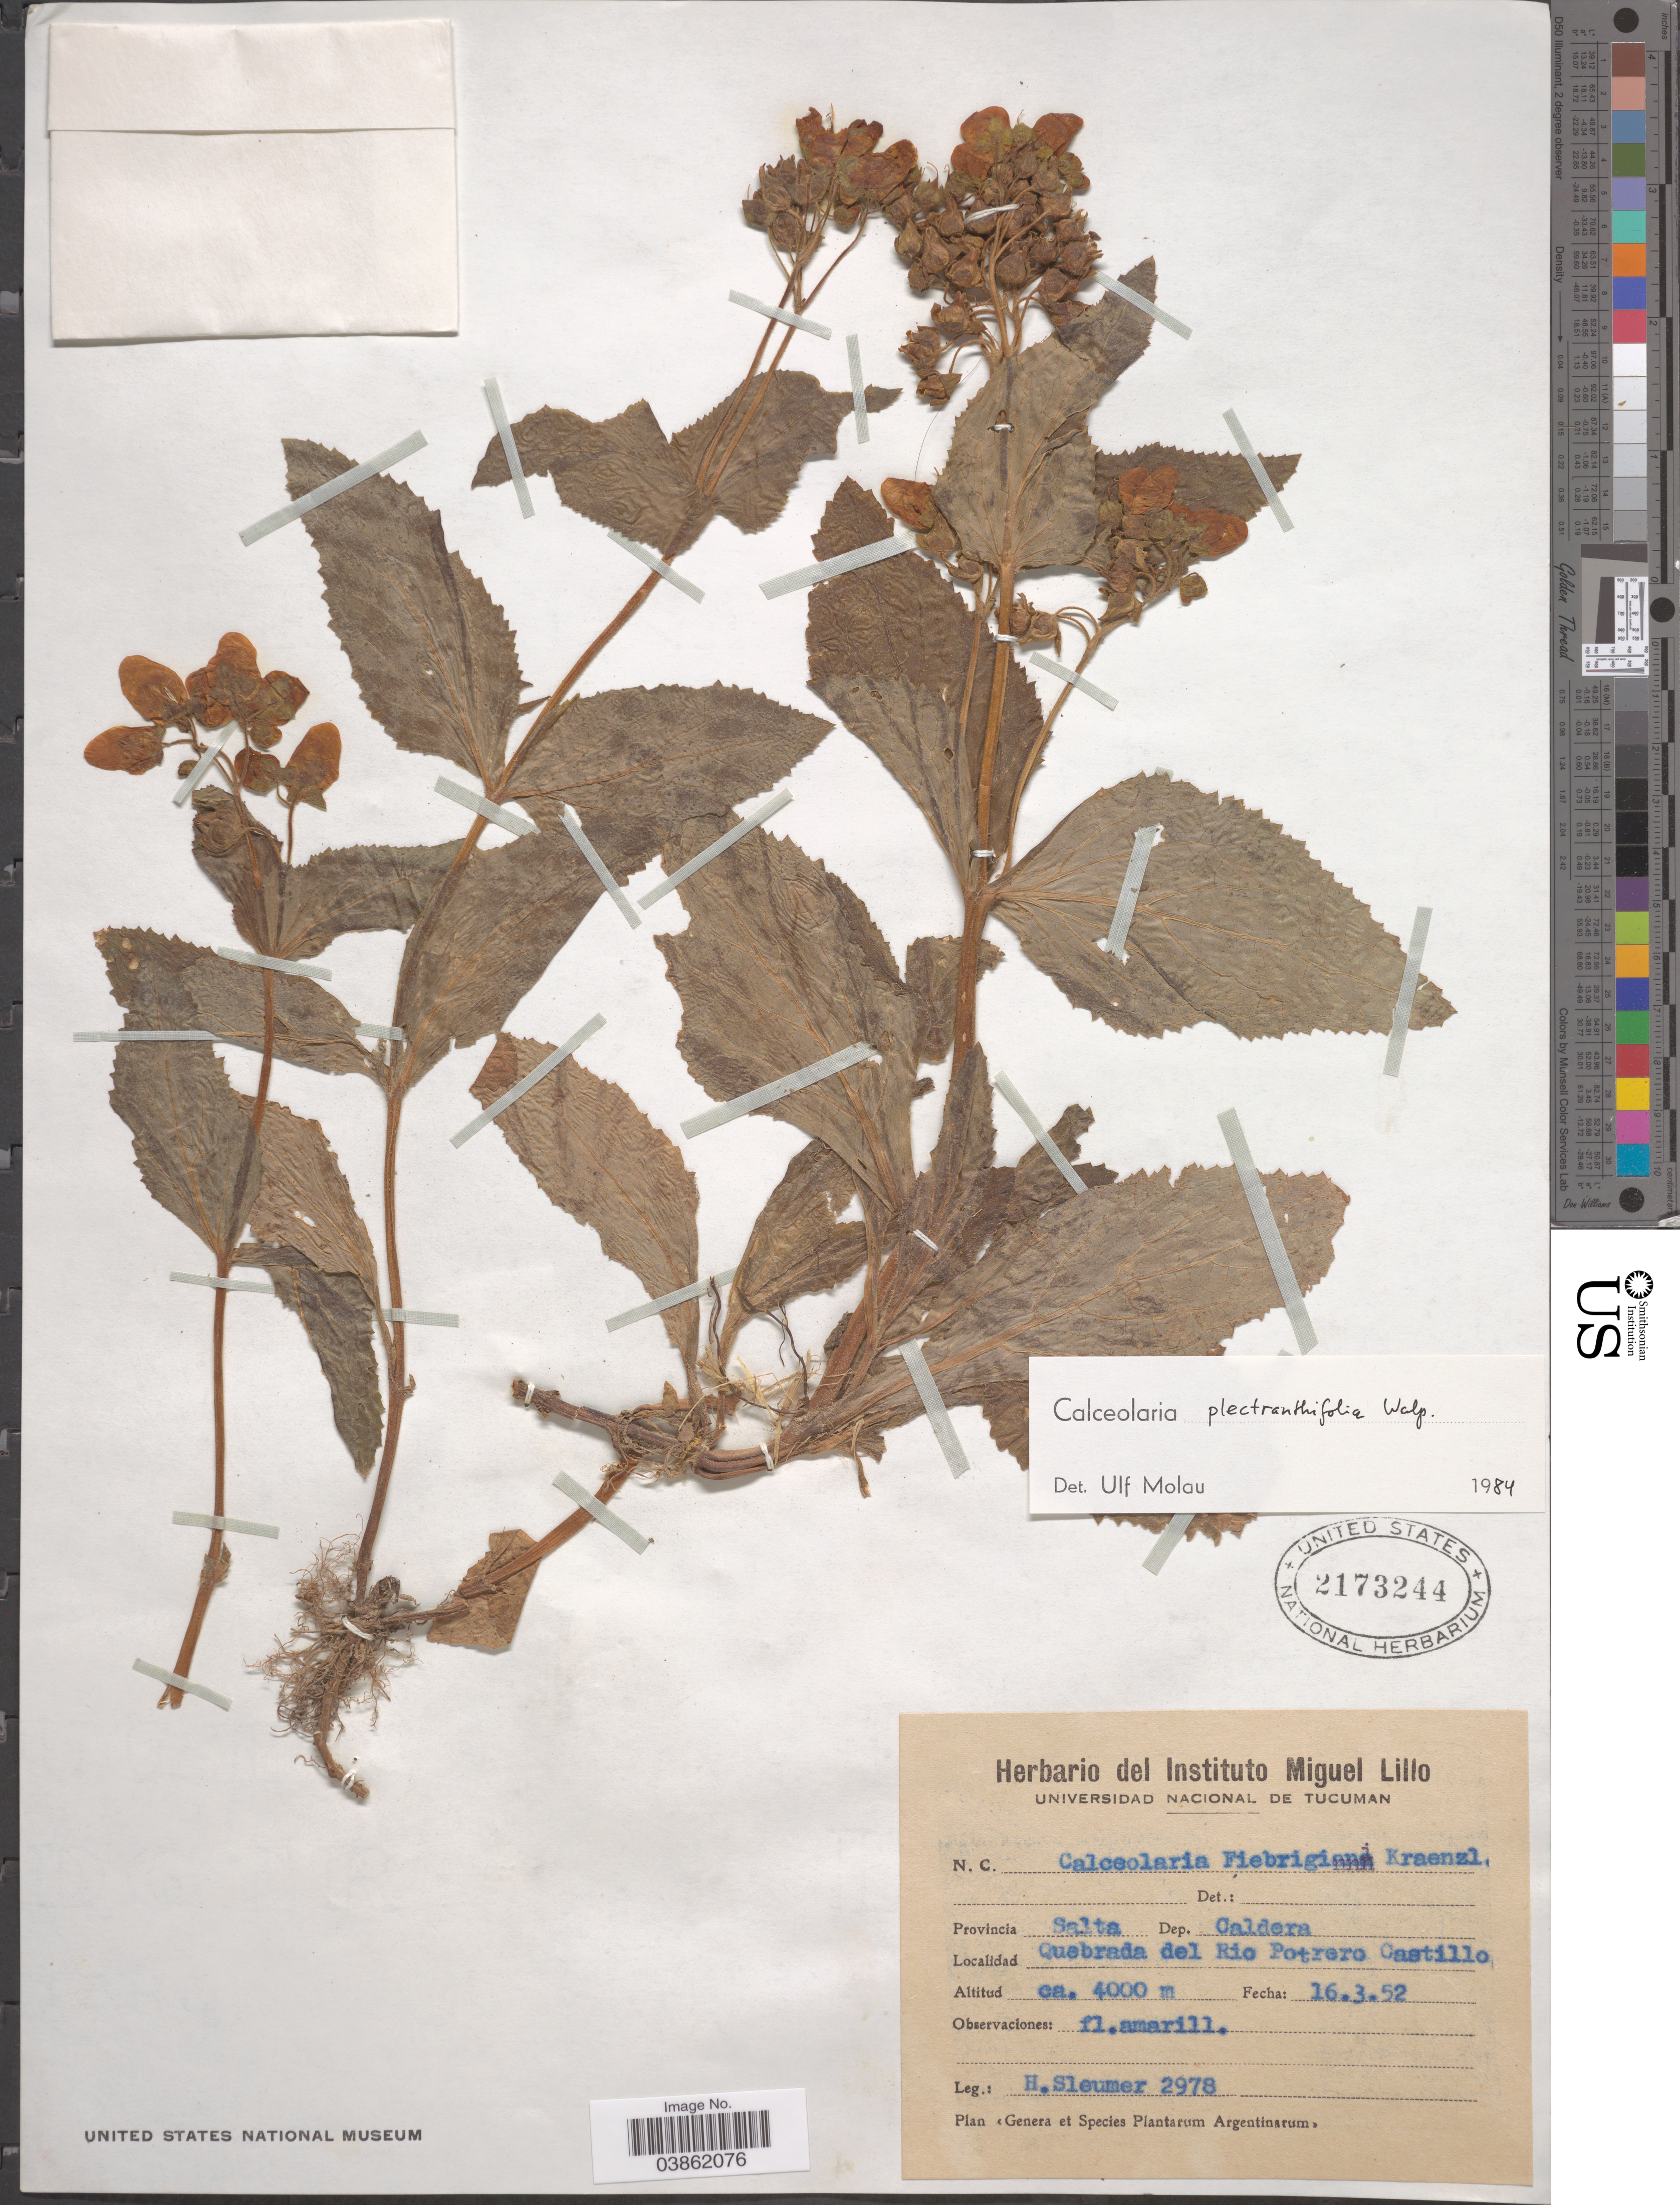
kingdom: Plantae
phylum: Tracheophyta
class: Magnoliopsida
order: Lamiales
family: Calceolariaceae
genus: Calceolaria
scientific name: Calceolaria plectranthifolia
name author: Walp.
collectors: H. O. Sleumer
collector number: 2978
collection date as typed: Transcribed d/m/y: 16/3/52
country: Argentina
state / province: Salta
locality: Dep. Caldera. Quebrada del Rio Potrero Castillo.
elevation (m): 4000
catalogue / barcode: US 2173244